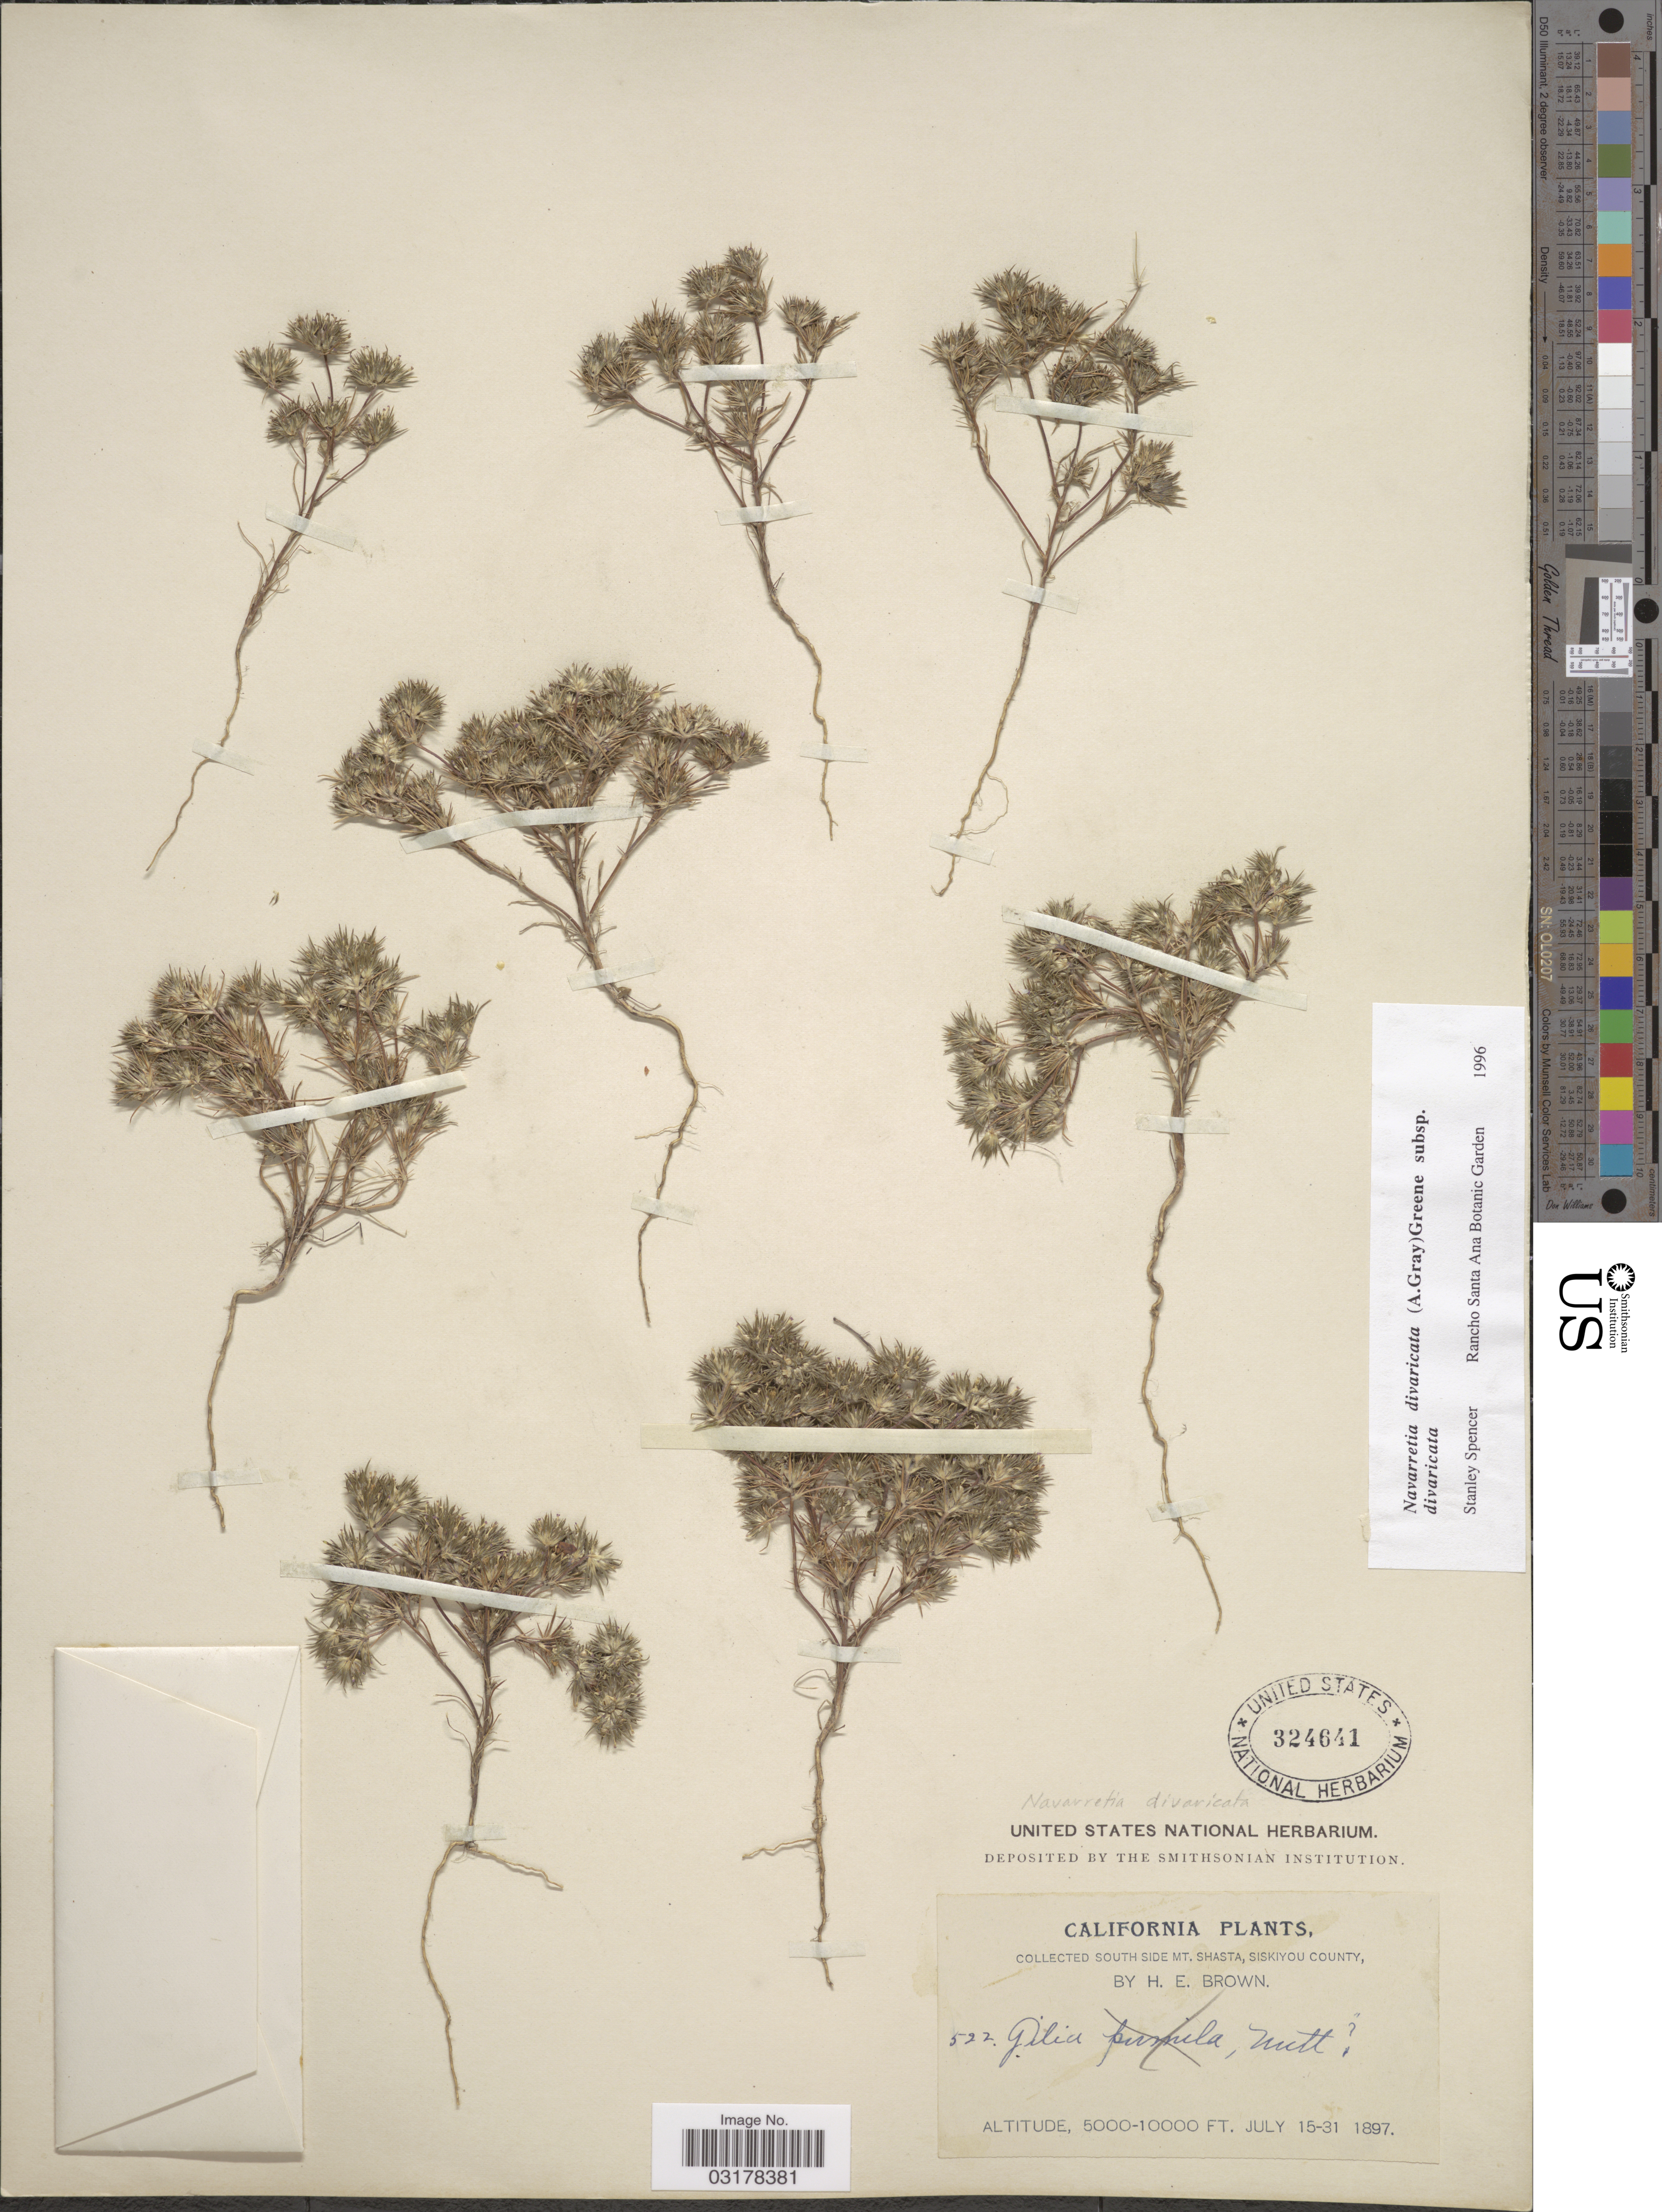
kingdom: Plantae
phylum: Tracheophyta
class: Magnoliopsida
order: Ericales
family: Polemoniaceae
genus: Navarretia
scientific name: Navarretia divaricata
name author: S.W. Greene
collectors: H. E. Brown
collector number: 522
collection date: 1897-07-15/1897-07-31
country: United States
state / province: California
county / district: Siskiyou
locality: South Side Mt. Shasta, Siskiyou County.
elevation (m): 1524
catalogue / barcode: US 324641